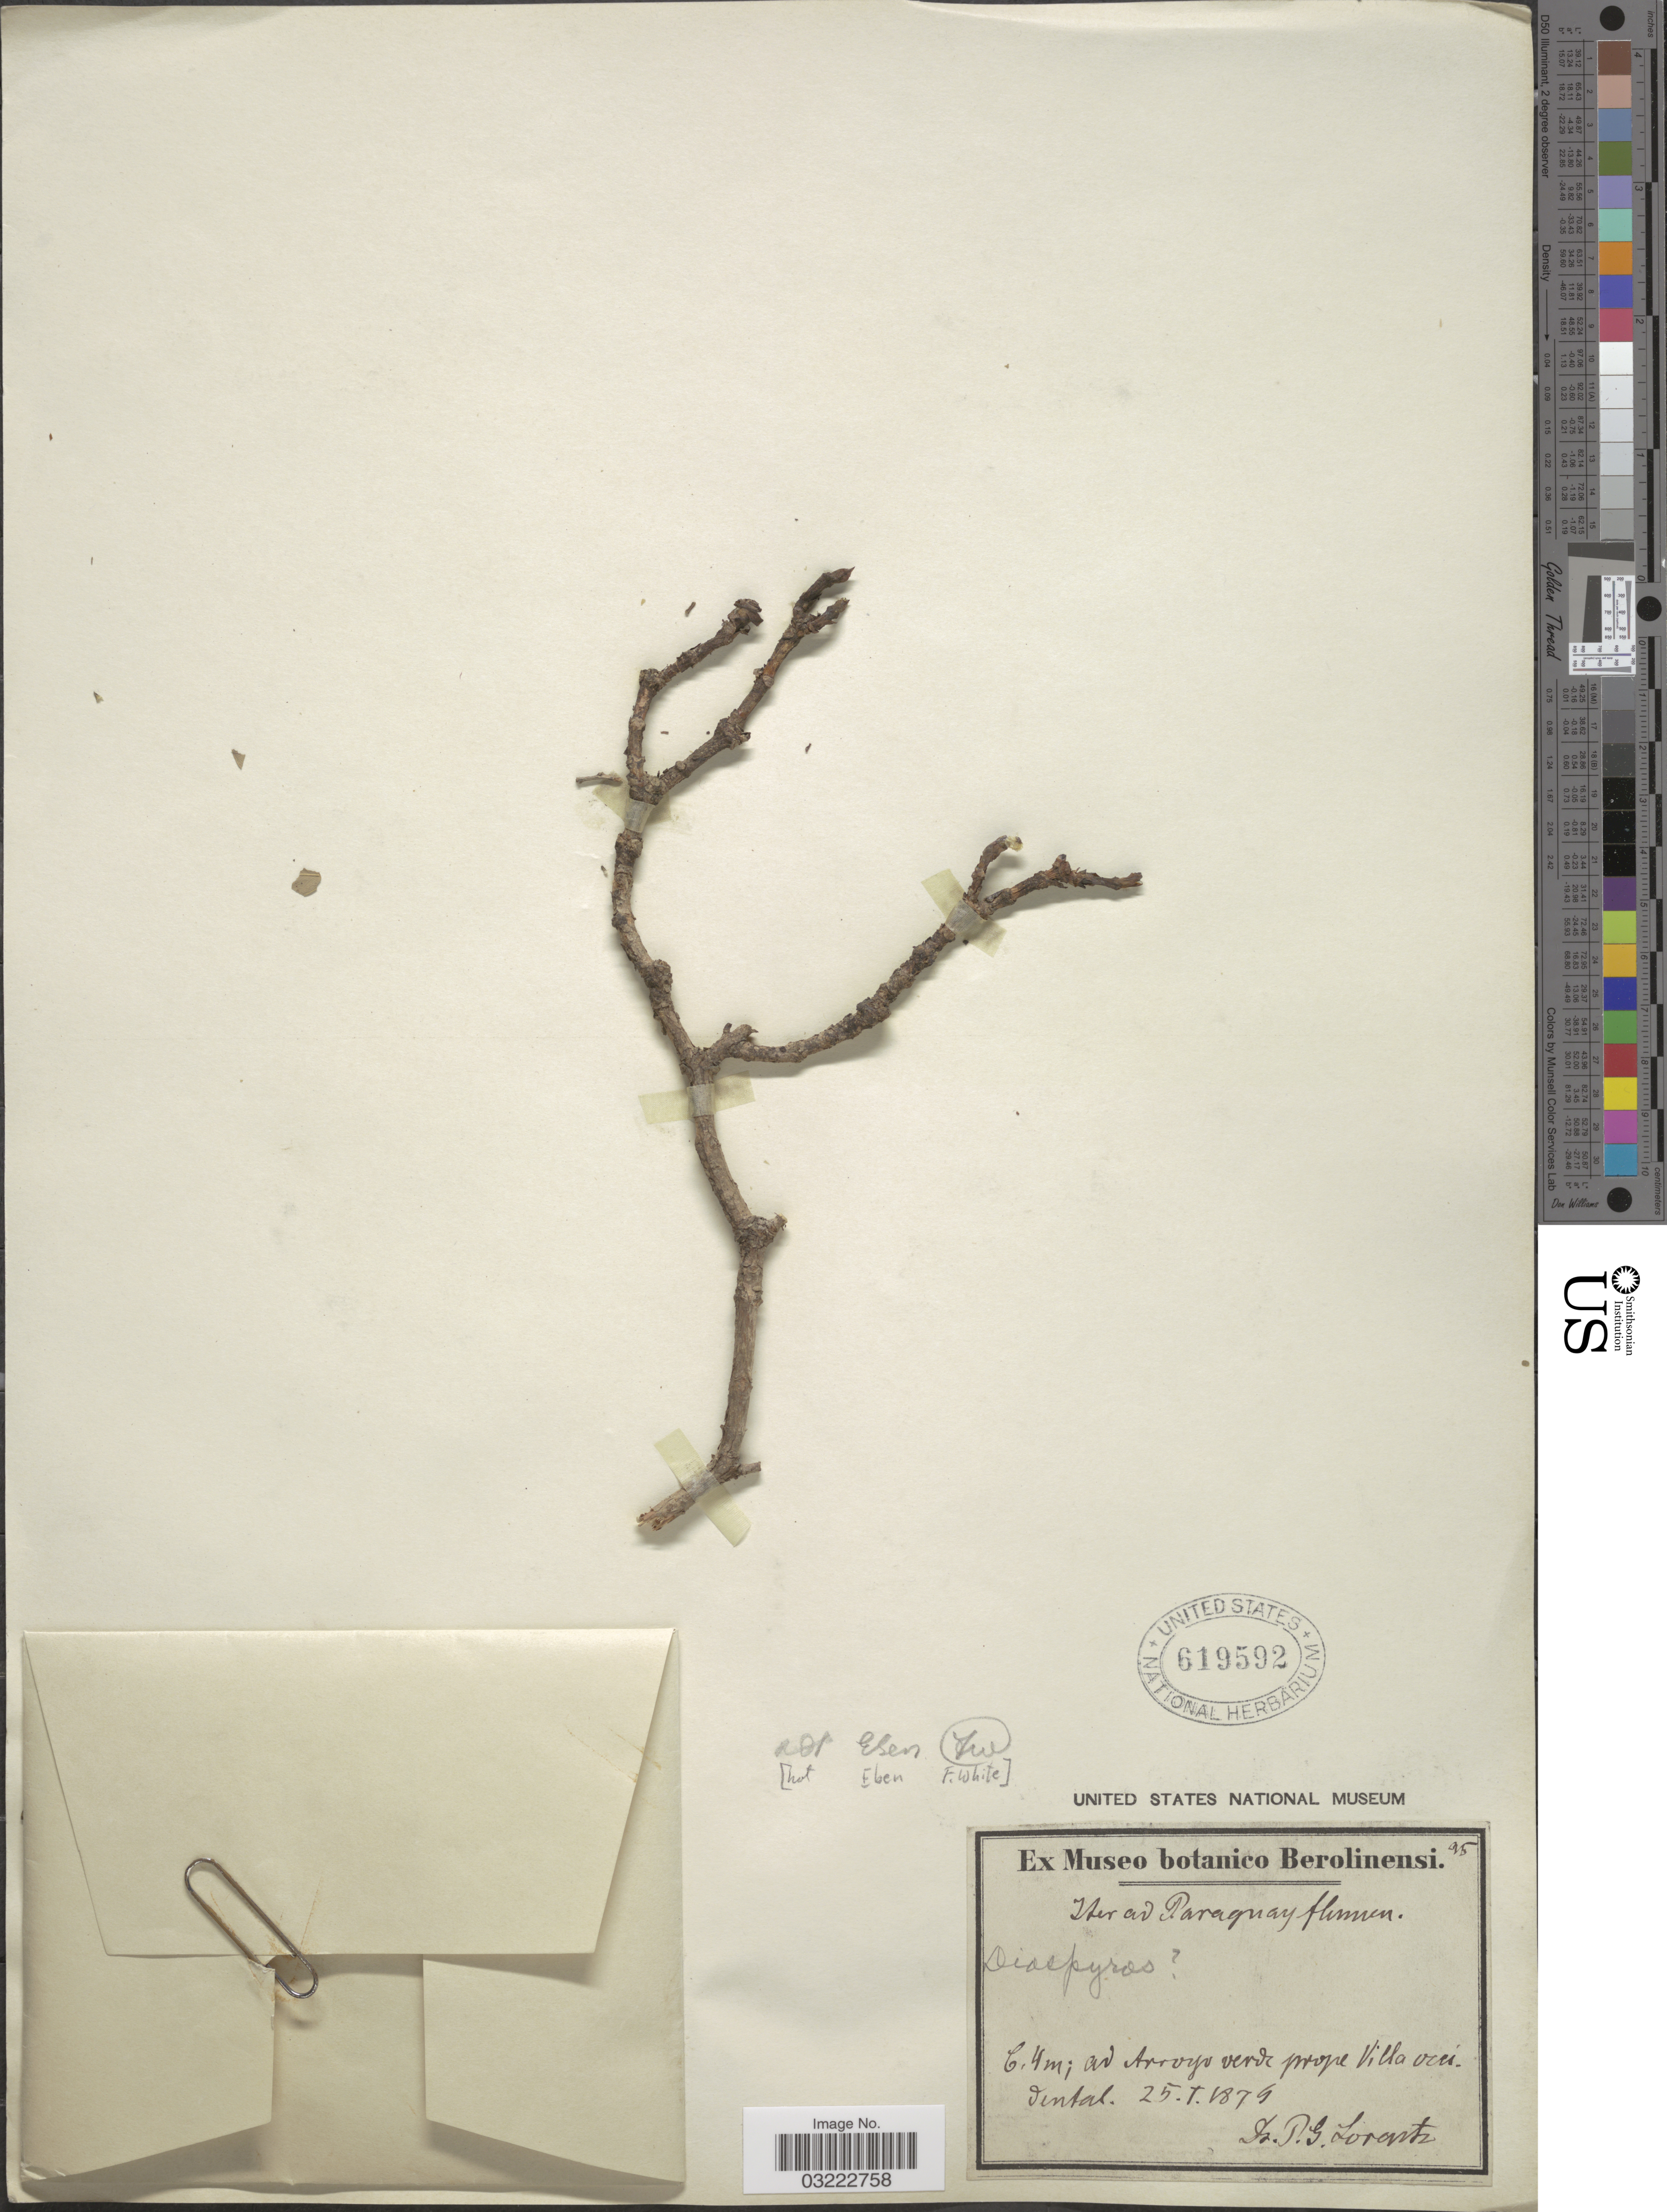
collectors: P. G. Lorentz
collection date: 1879-01-25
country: Paraguay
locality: Ad Arroyo verde prope Villa occidental.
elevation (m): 4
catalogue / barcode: US 619592